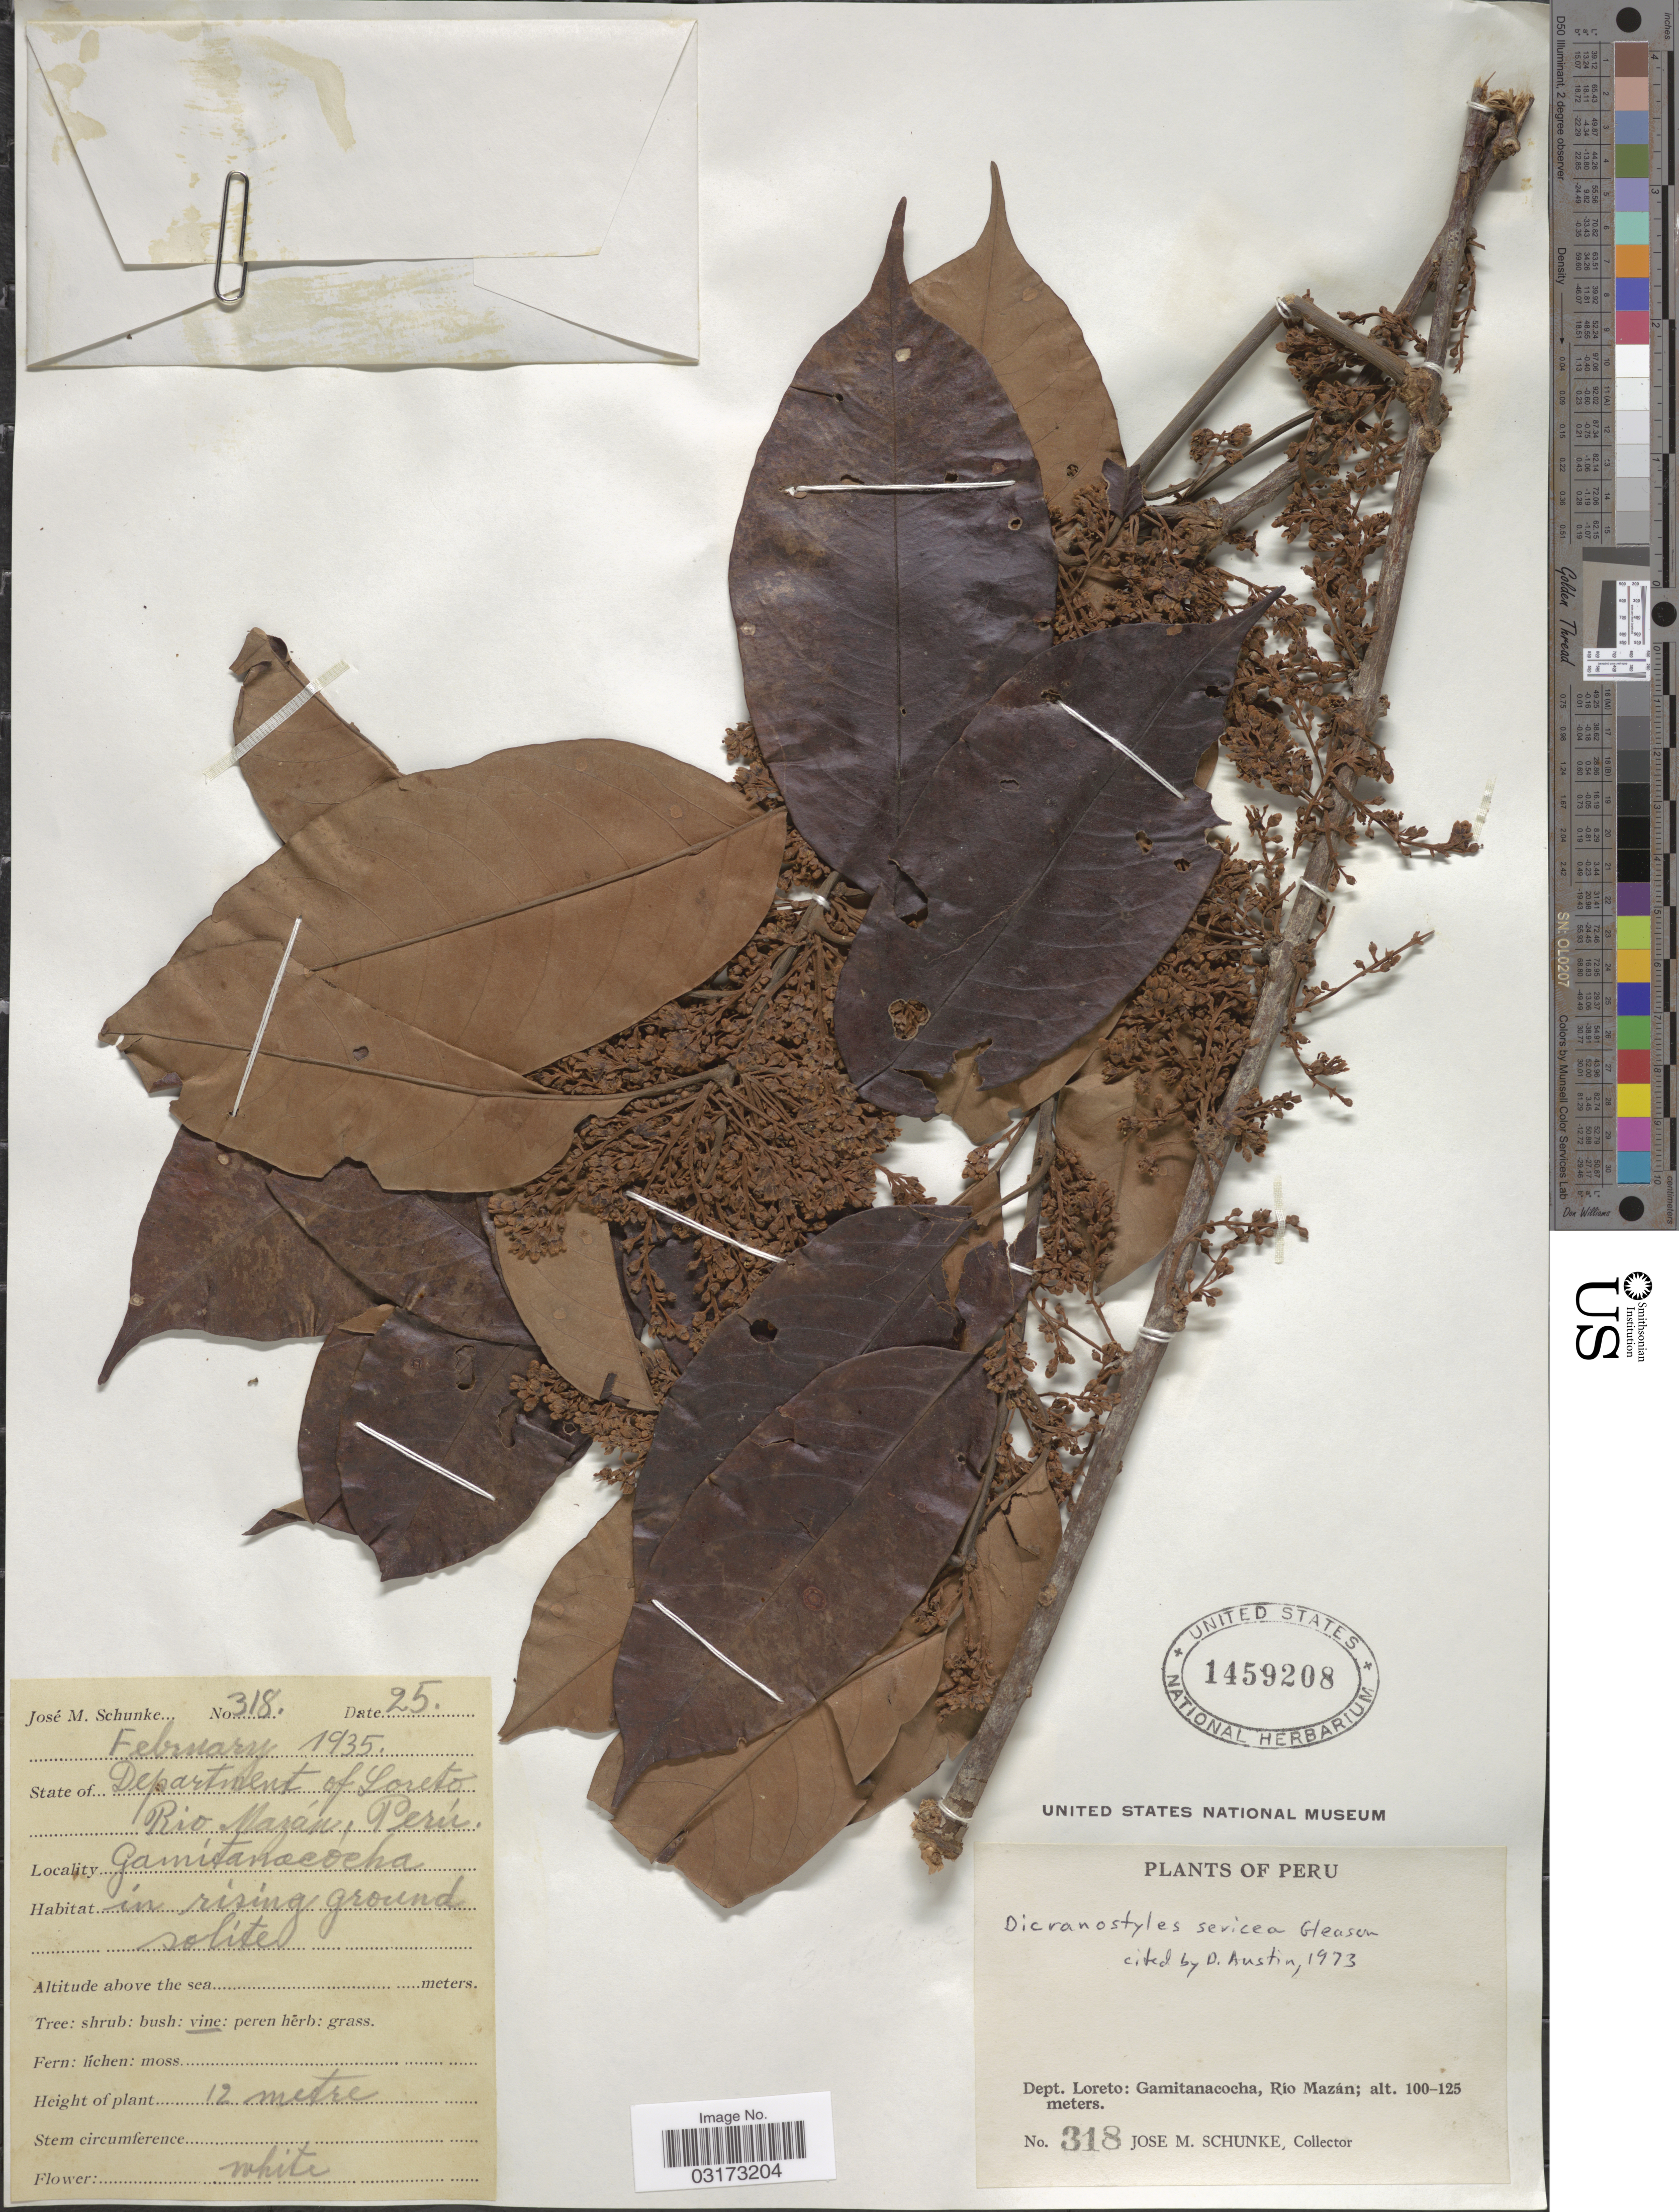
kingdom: Plantae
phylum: Tracheophyta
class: Magnoliopsida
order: Solanales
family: Convolvulaceae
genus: Dicranostyles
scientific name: Dicranostyles sericea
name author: Gleason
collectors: J. M. Schunke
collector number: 318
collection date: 1935-02-25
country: Peru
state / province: Loreto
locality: Department of Loreto. Rio Mazán. Gamítanacocha.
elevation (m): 100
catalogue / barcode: US 1459208